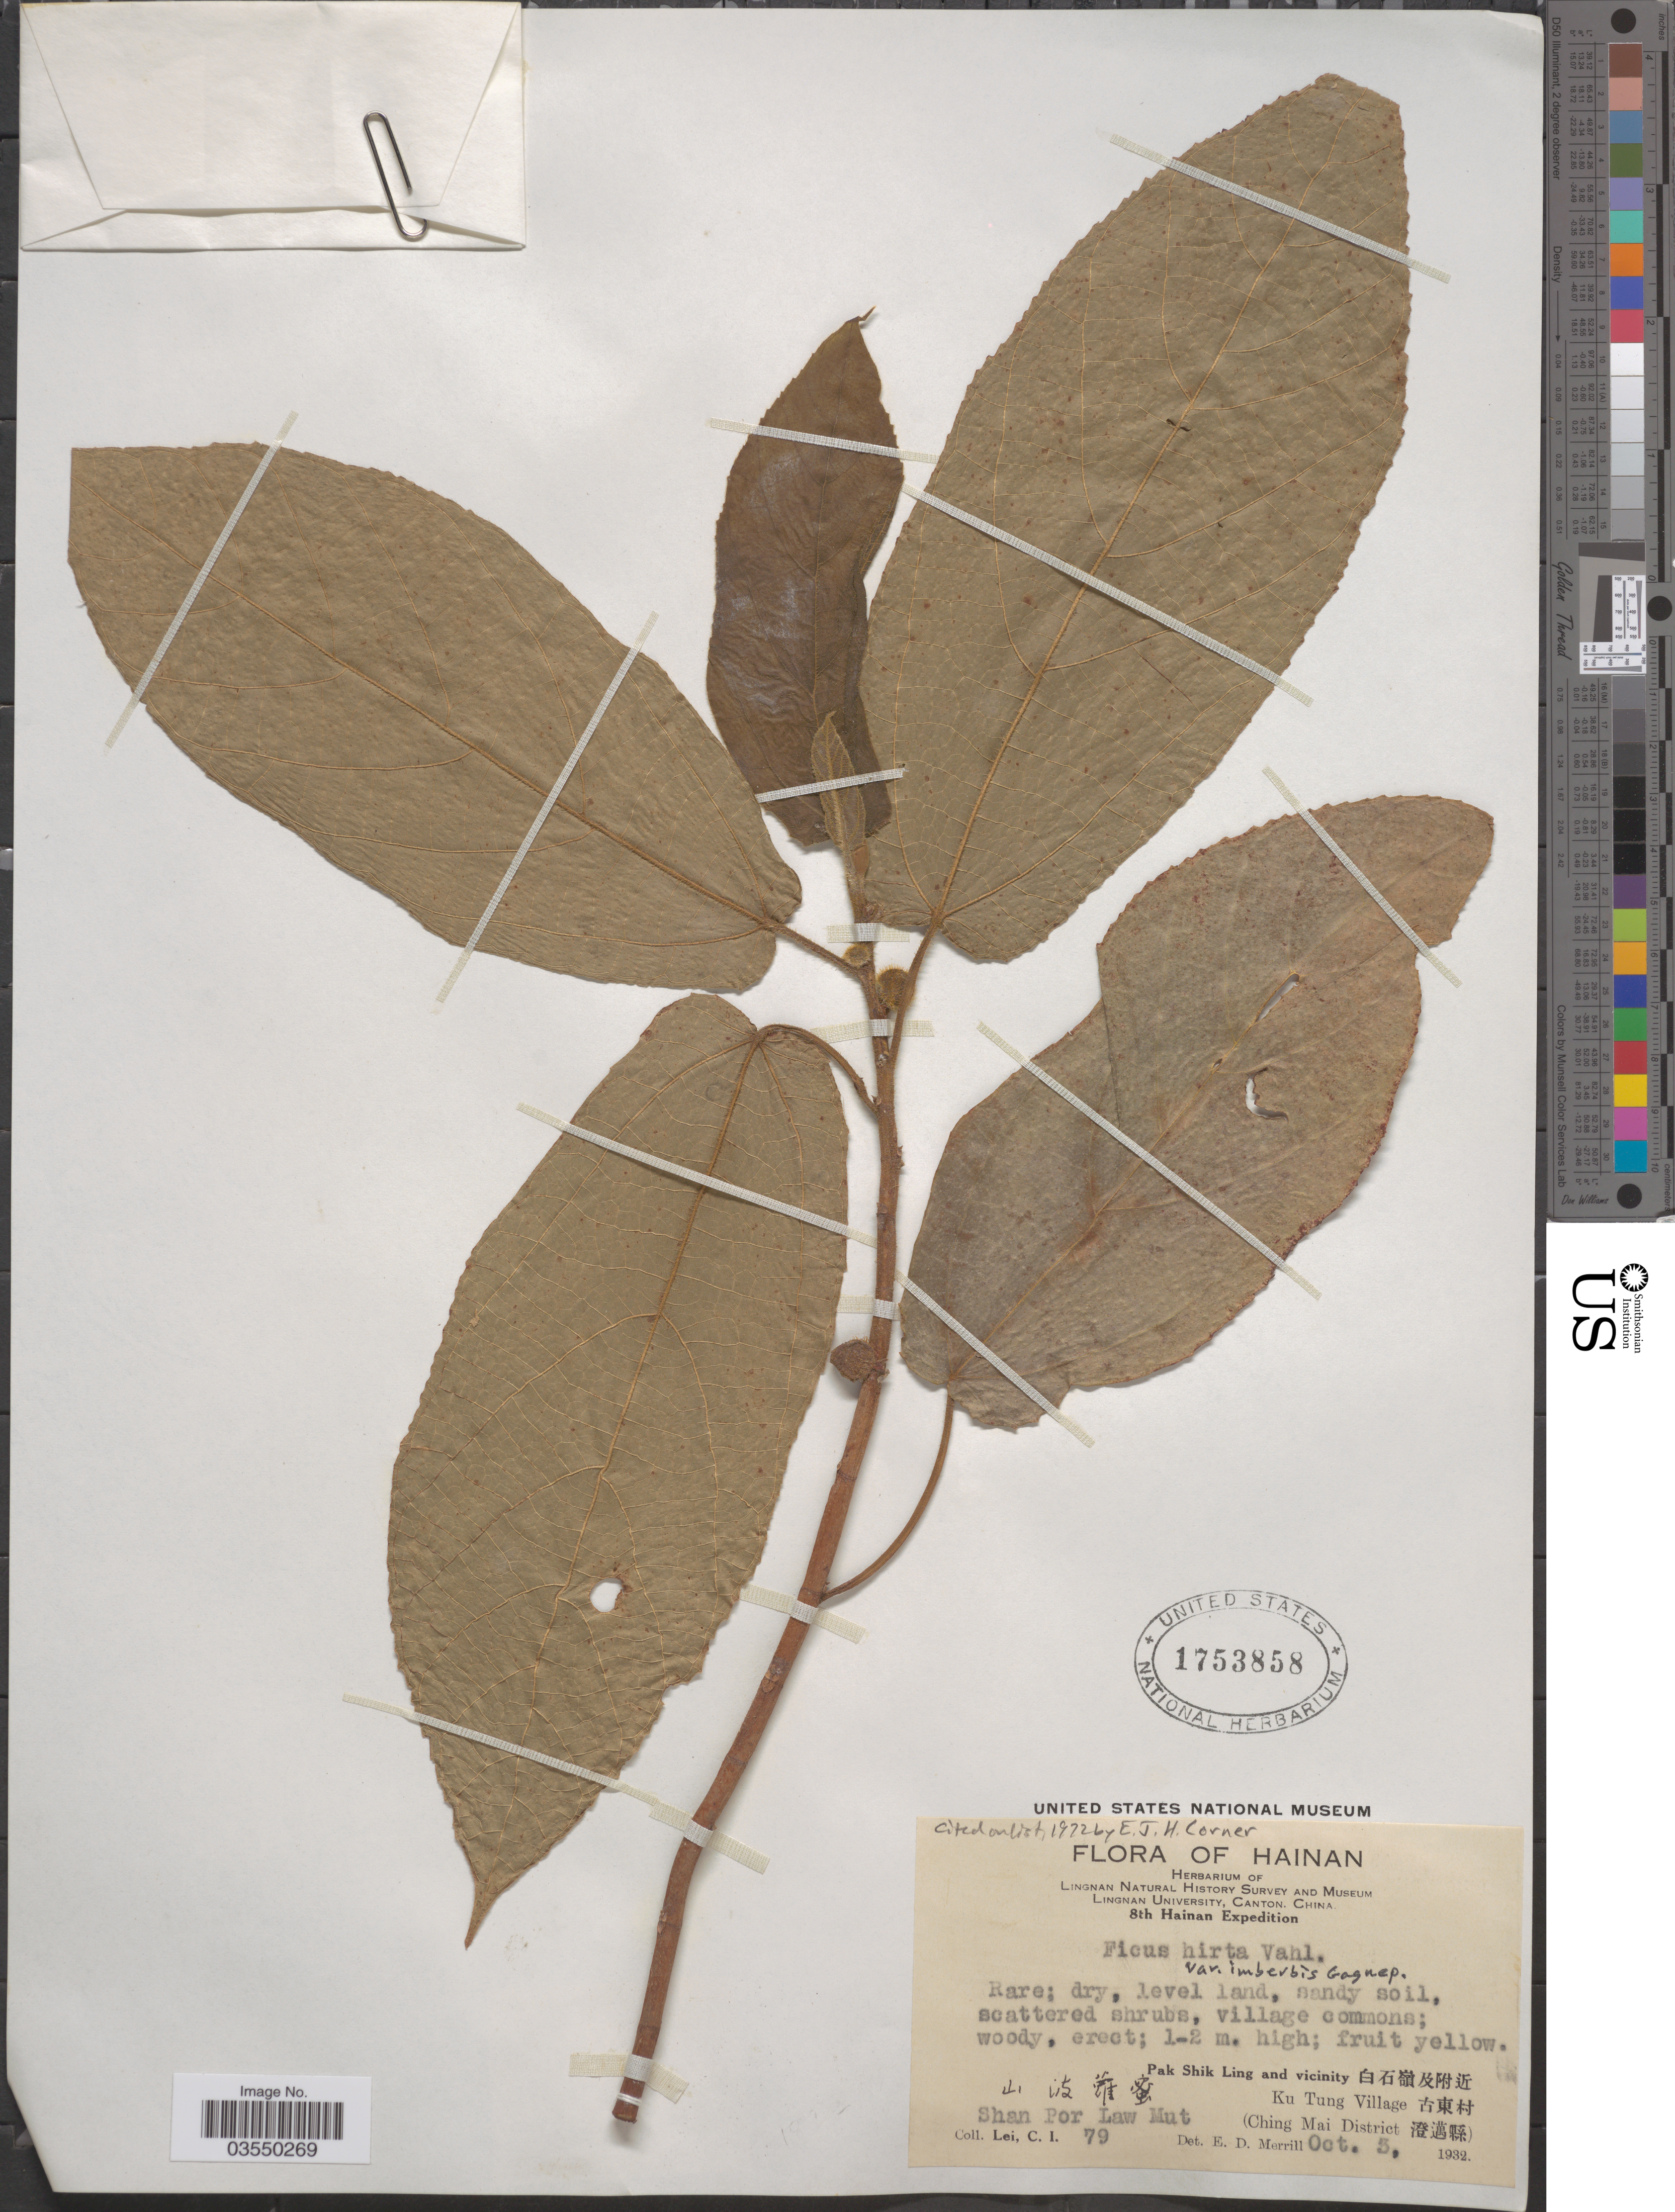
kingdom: Plantae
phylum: Tracheophyta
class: Magnoliopsida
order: Rosales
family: Moraceae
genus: Ficus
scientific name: Ficus hirta var. imberbis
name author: Gagnep.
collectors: C. I. Lei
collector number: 79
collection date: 1932-10-03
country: China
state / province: Hainan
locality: X Shan Por Law Mut. Pak Shing Ling and vicinity X. Ku Tung Village X. (Ching Mai District X).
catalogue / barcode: US 1753858